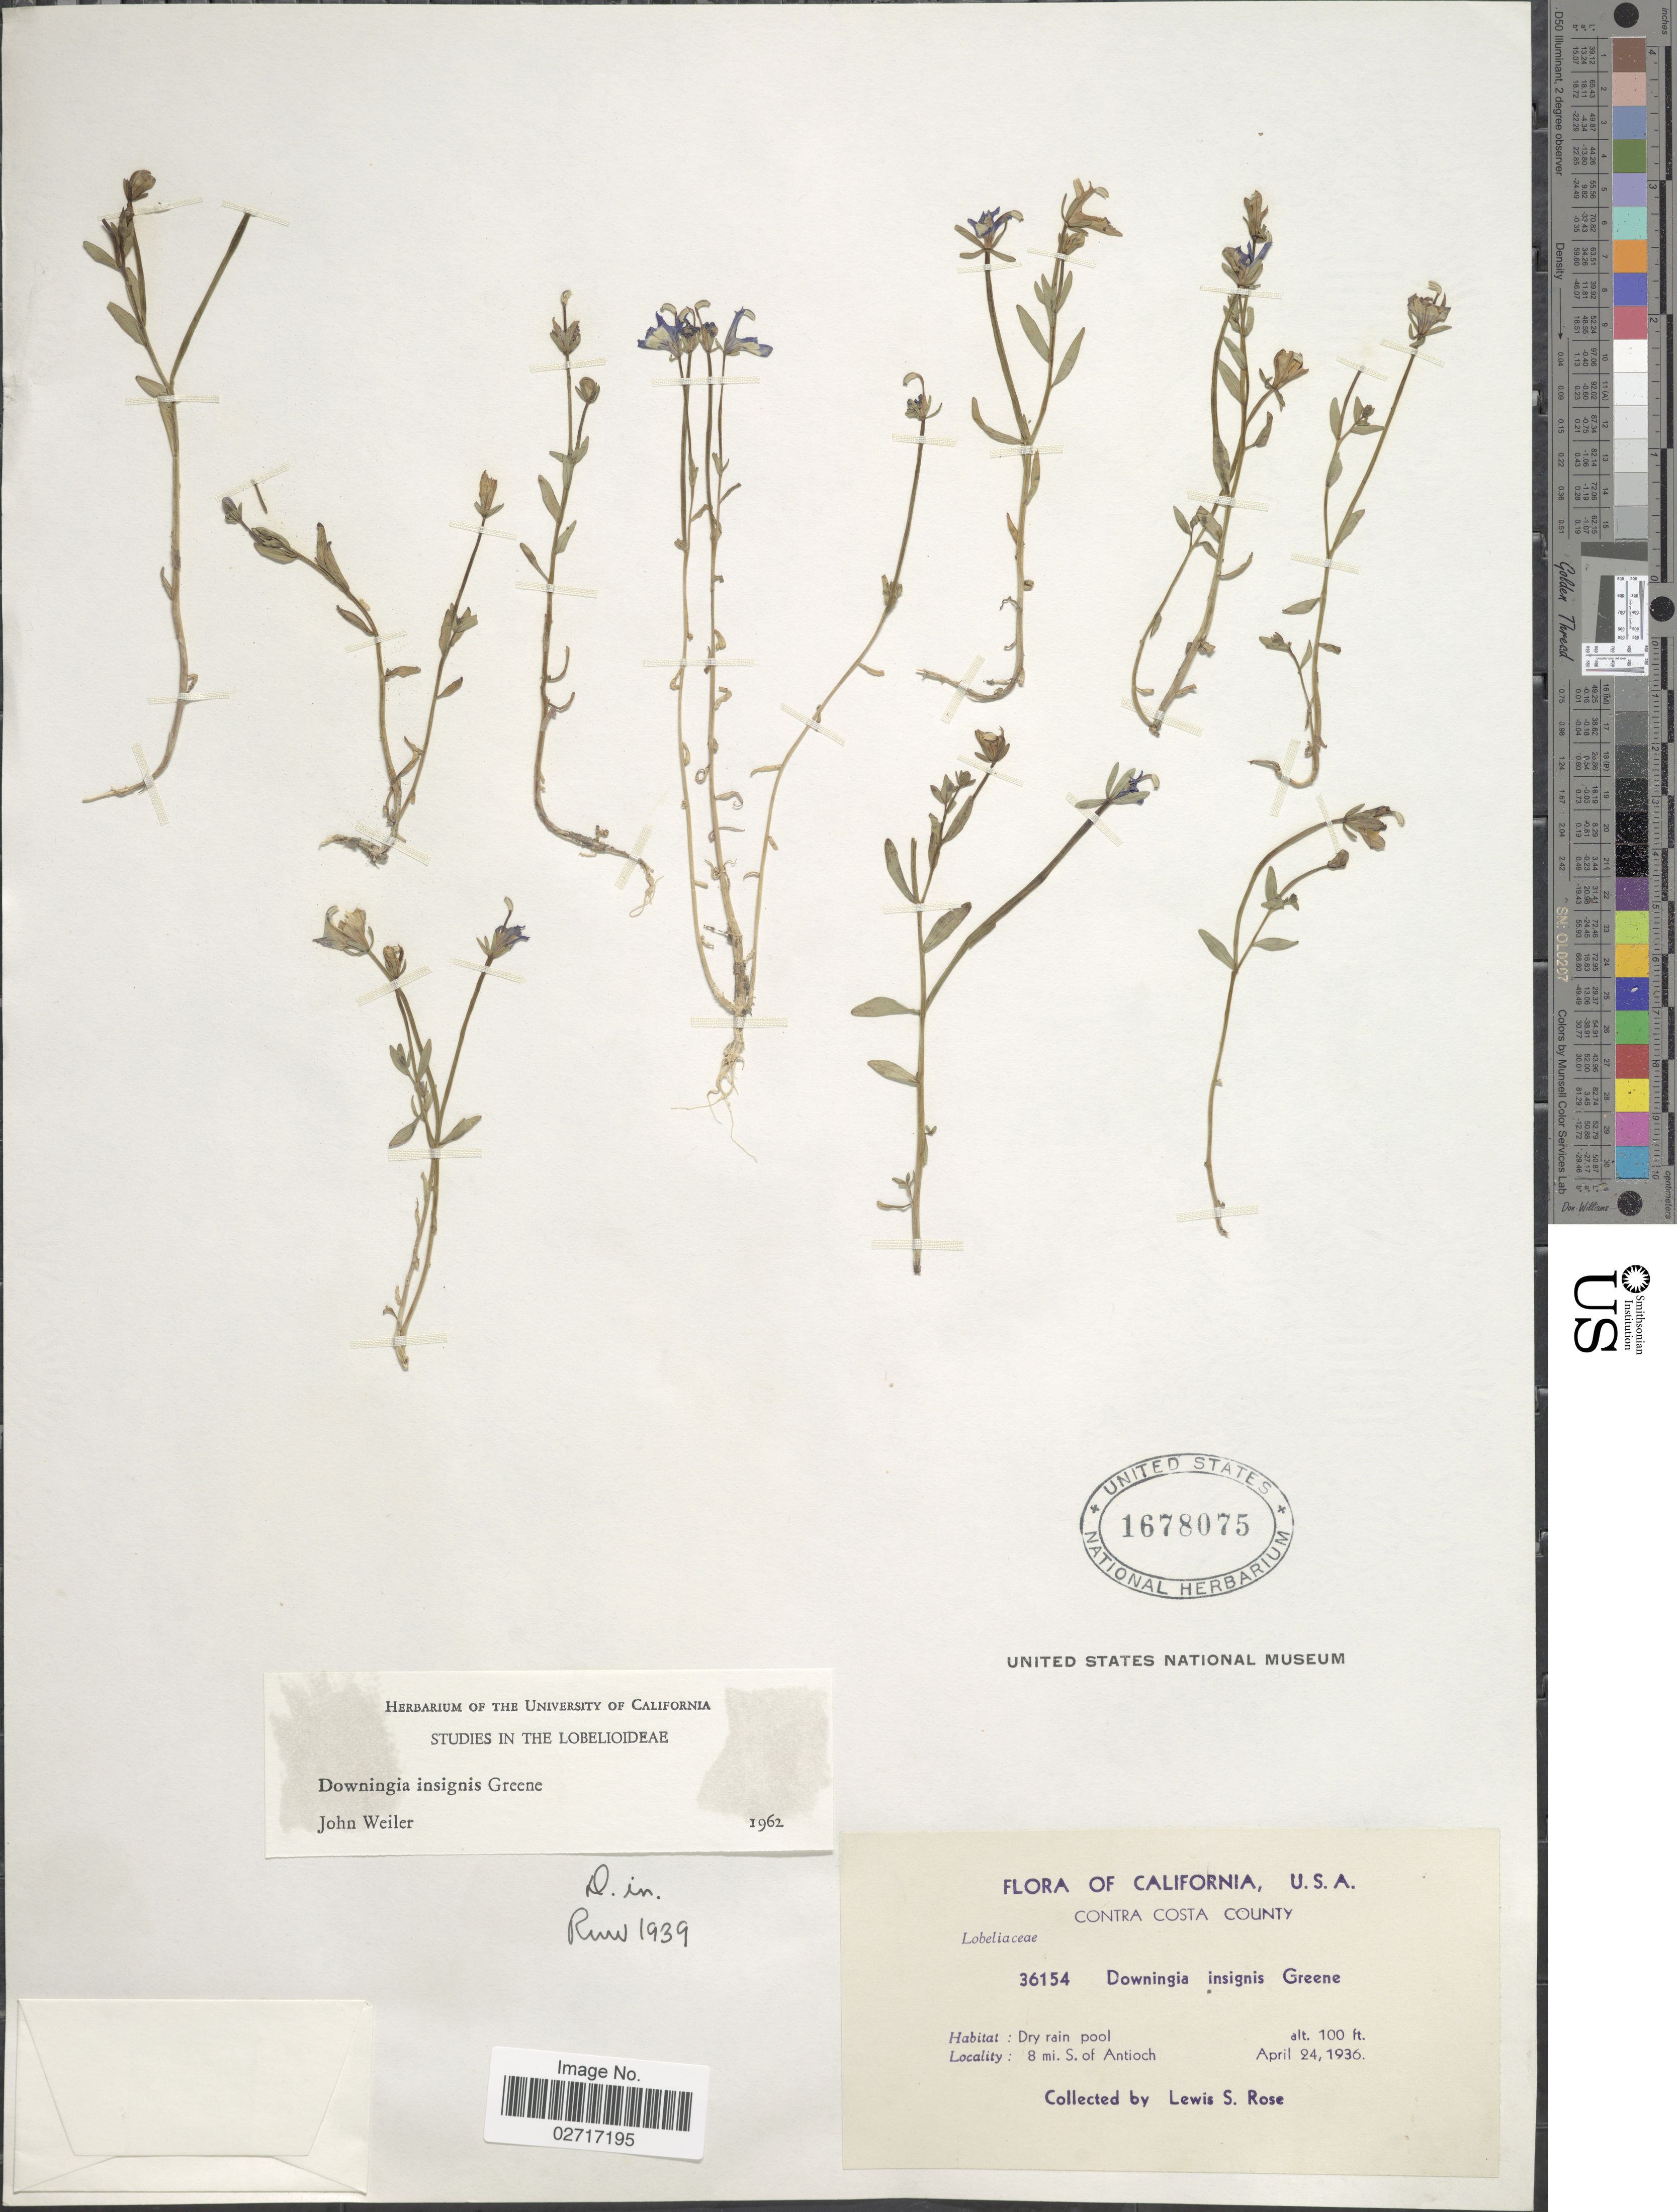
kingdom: Plantae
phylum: Tracheophyta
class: Magnoliopsida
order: Asterales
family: Campanulaceae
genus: Downingia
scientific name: Downingia insignis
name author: Greene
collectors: L. S. Rose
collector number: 36154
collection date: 1936-04-24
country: United States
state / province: California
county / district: Contra Costa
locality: Contra Costa County, 8 mi. S. of Antioch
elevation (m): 30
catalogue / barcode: US 1678075